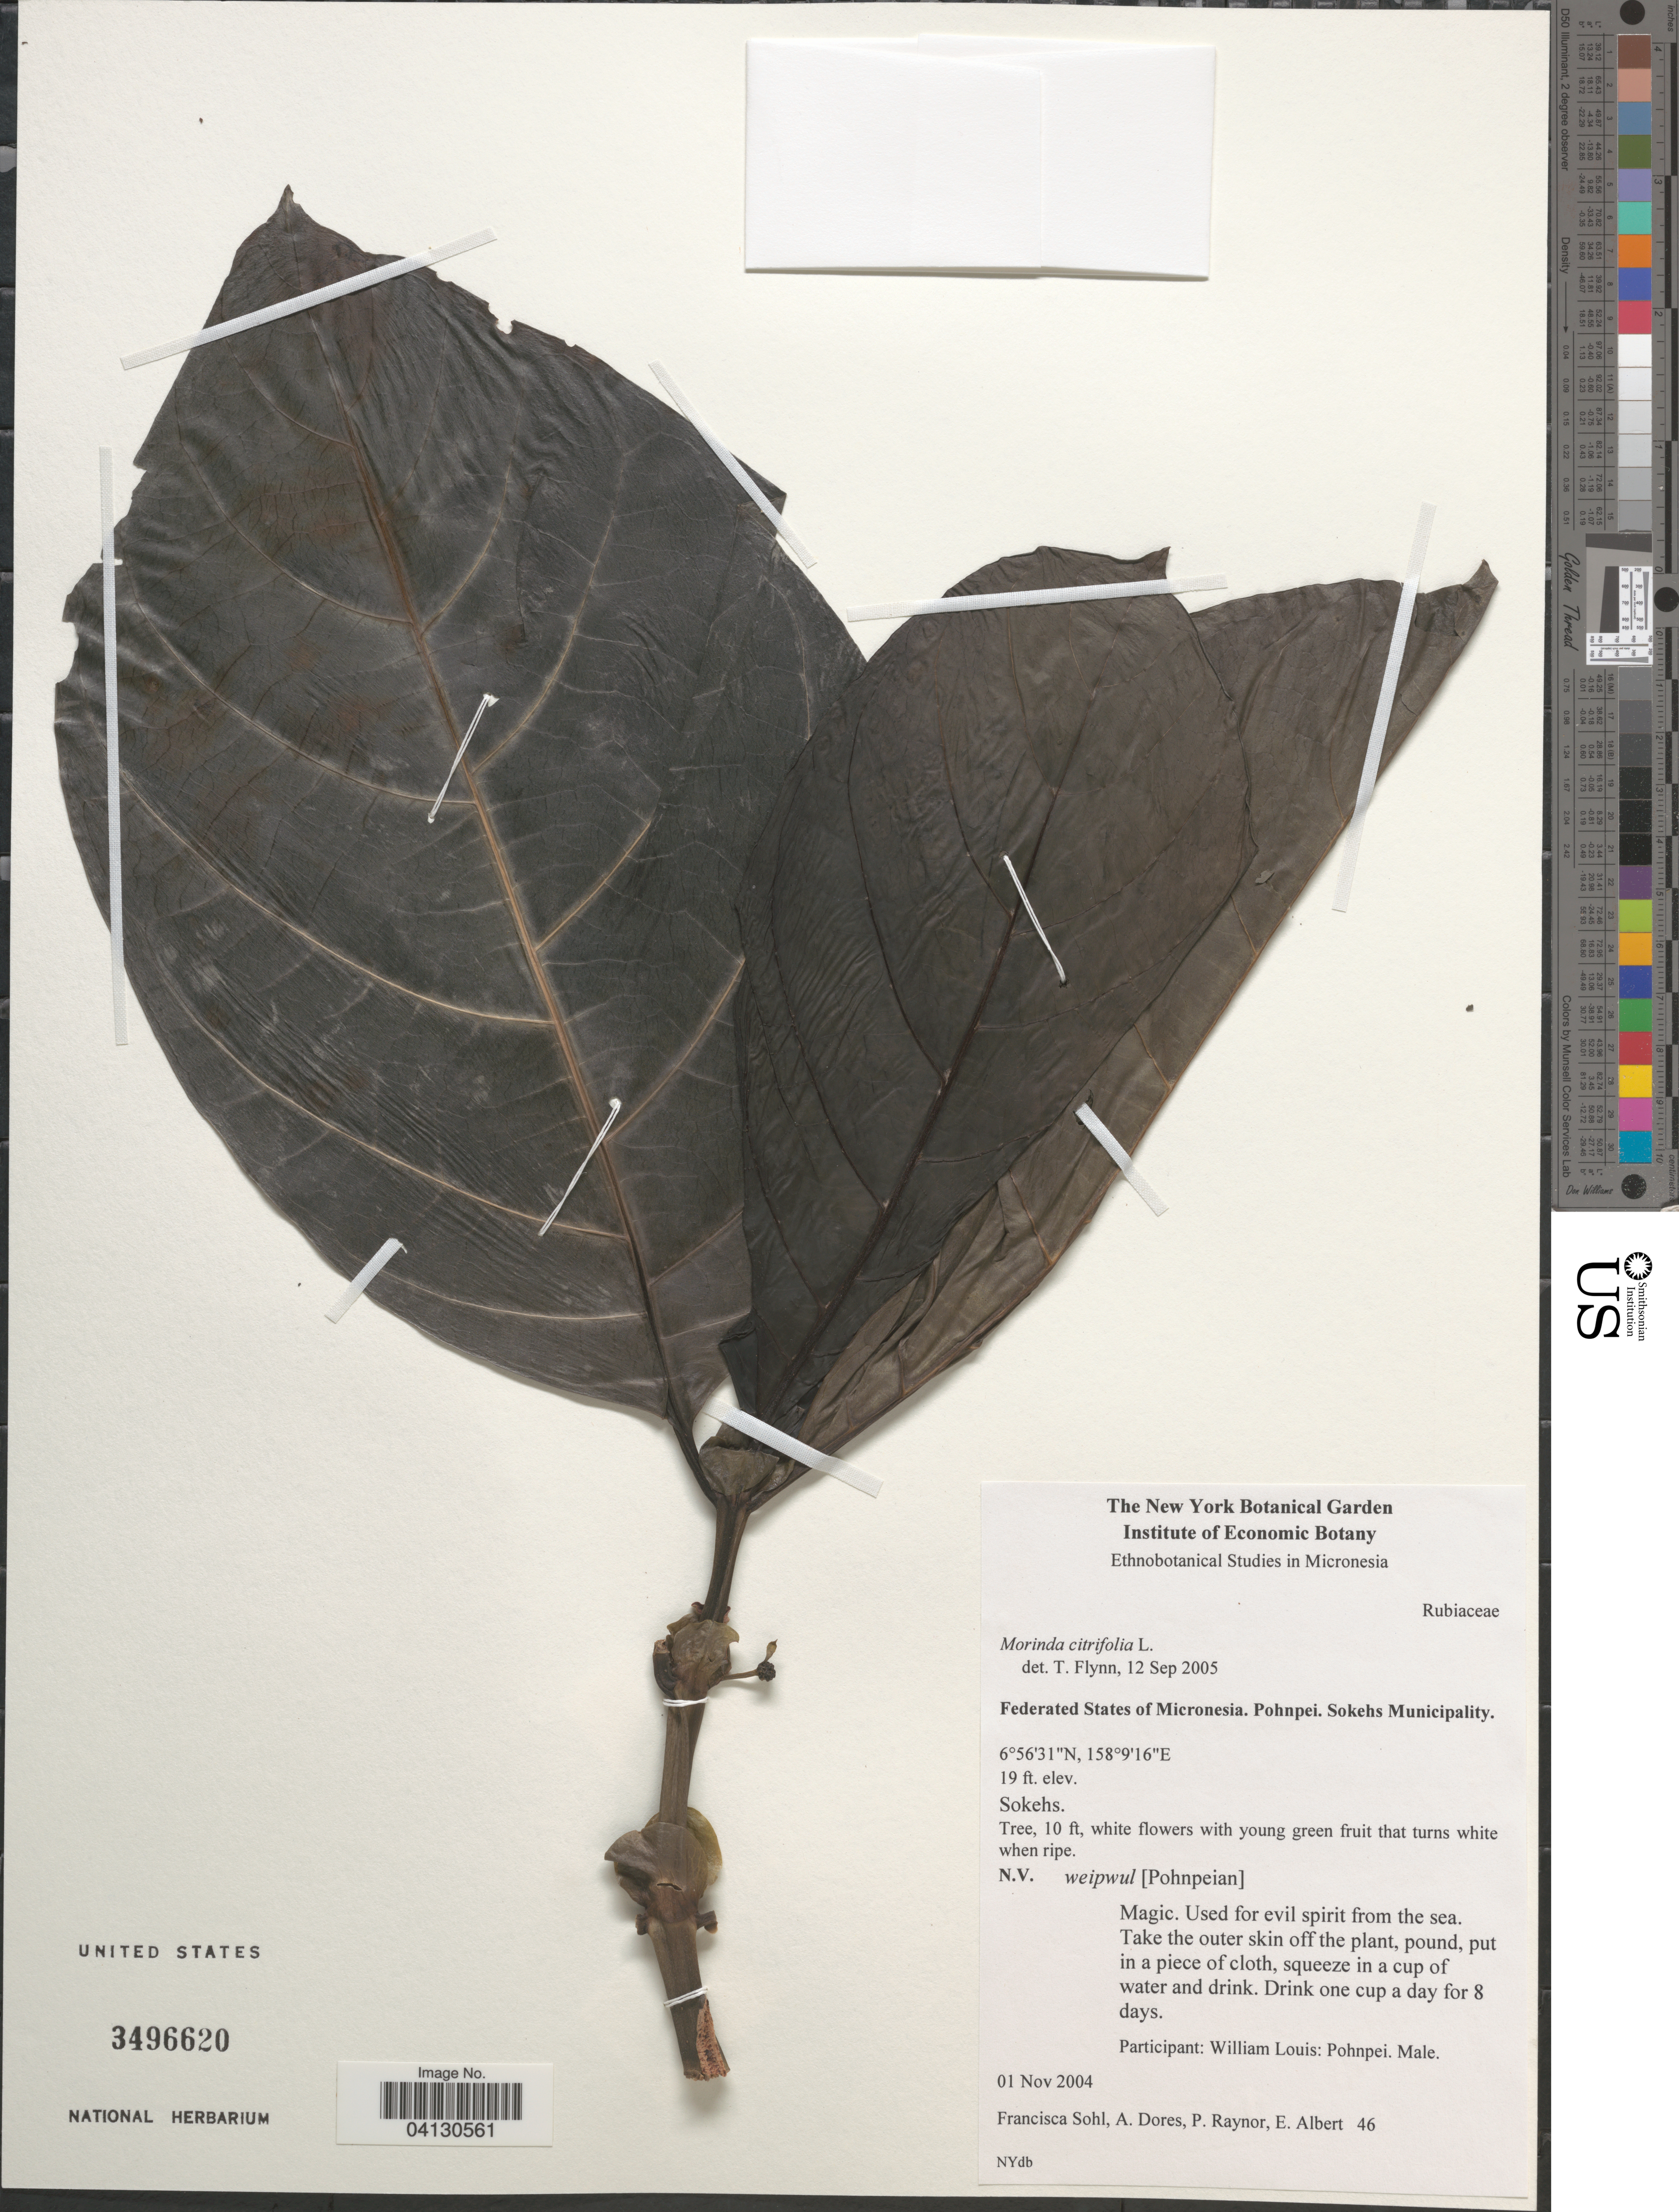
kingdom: Plantae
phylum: Tracheophyta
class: Magnoliopsida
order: Gentianales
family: Rubiaceae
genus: Morinda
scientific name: Morinda citrifolia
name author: L.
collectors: F. Sohl, A. Dores, P. Raynor, E. Albert & et al.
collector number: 46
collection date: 2004-11-01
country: Micronesia, Federated States of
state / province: Pohnpei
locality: Ethnobotanical Studies in Micronesia. Sokehs Municipality. Sokehs.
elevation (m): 6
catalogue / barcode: US 3496620